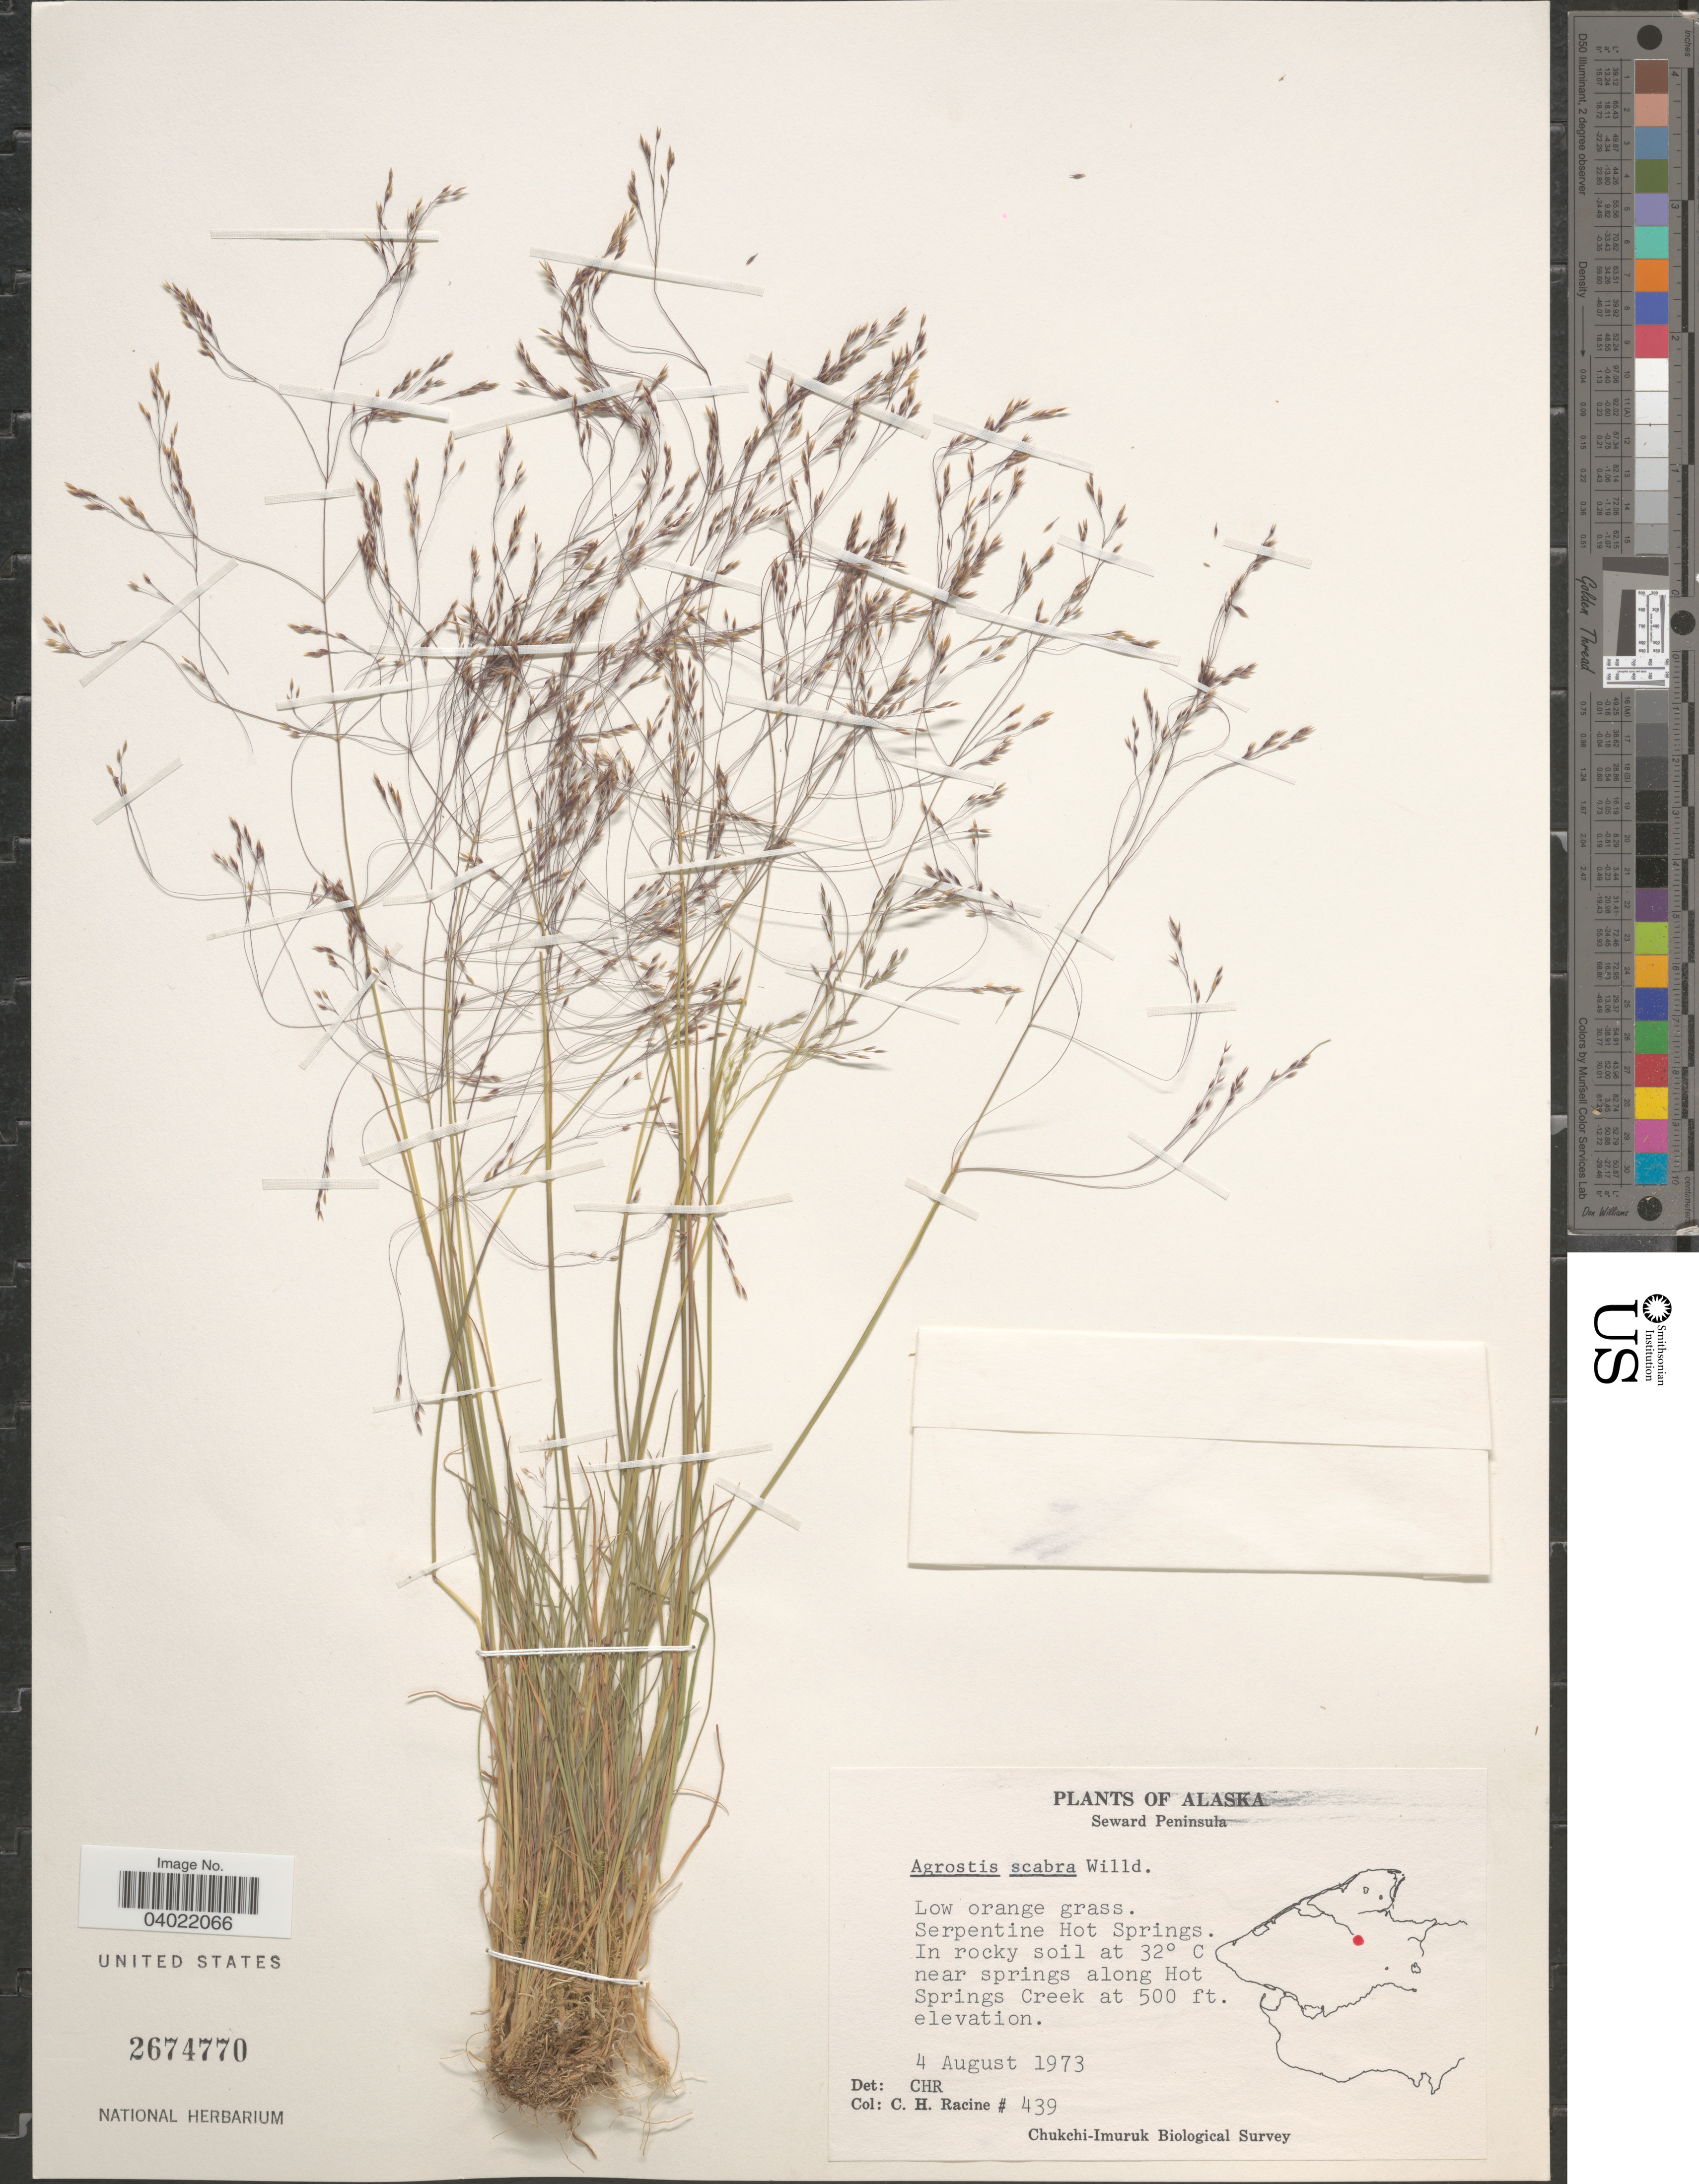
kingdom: Plantae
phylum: Tracheophyta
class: Liliopsida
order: Poales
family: Poaceae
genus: Agrostis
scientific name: Agrostis scabra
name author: Willd.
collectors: C. Racine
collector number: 439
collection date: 1973-08-04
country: United States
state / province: Alaska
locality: Seward Peninsula. Serpentine Hot Springs. In rocky soil at 32°C near springs along Hot Springs Creek.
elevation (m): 152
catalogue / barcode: US 2674770